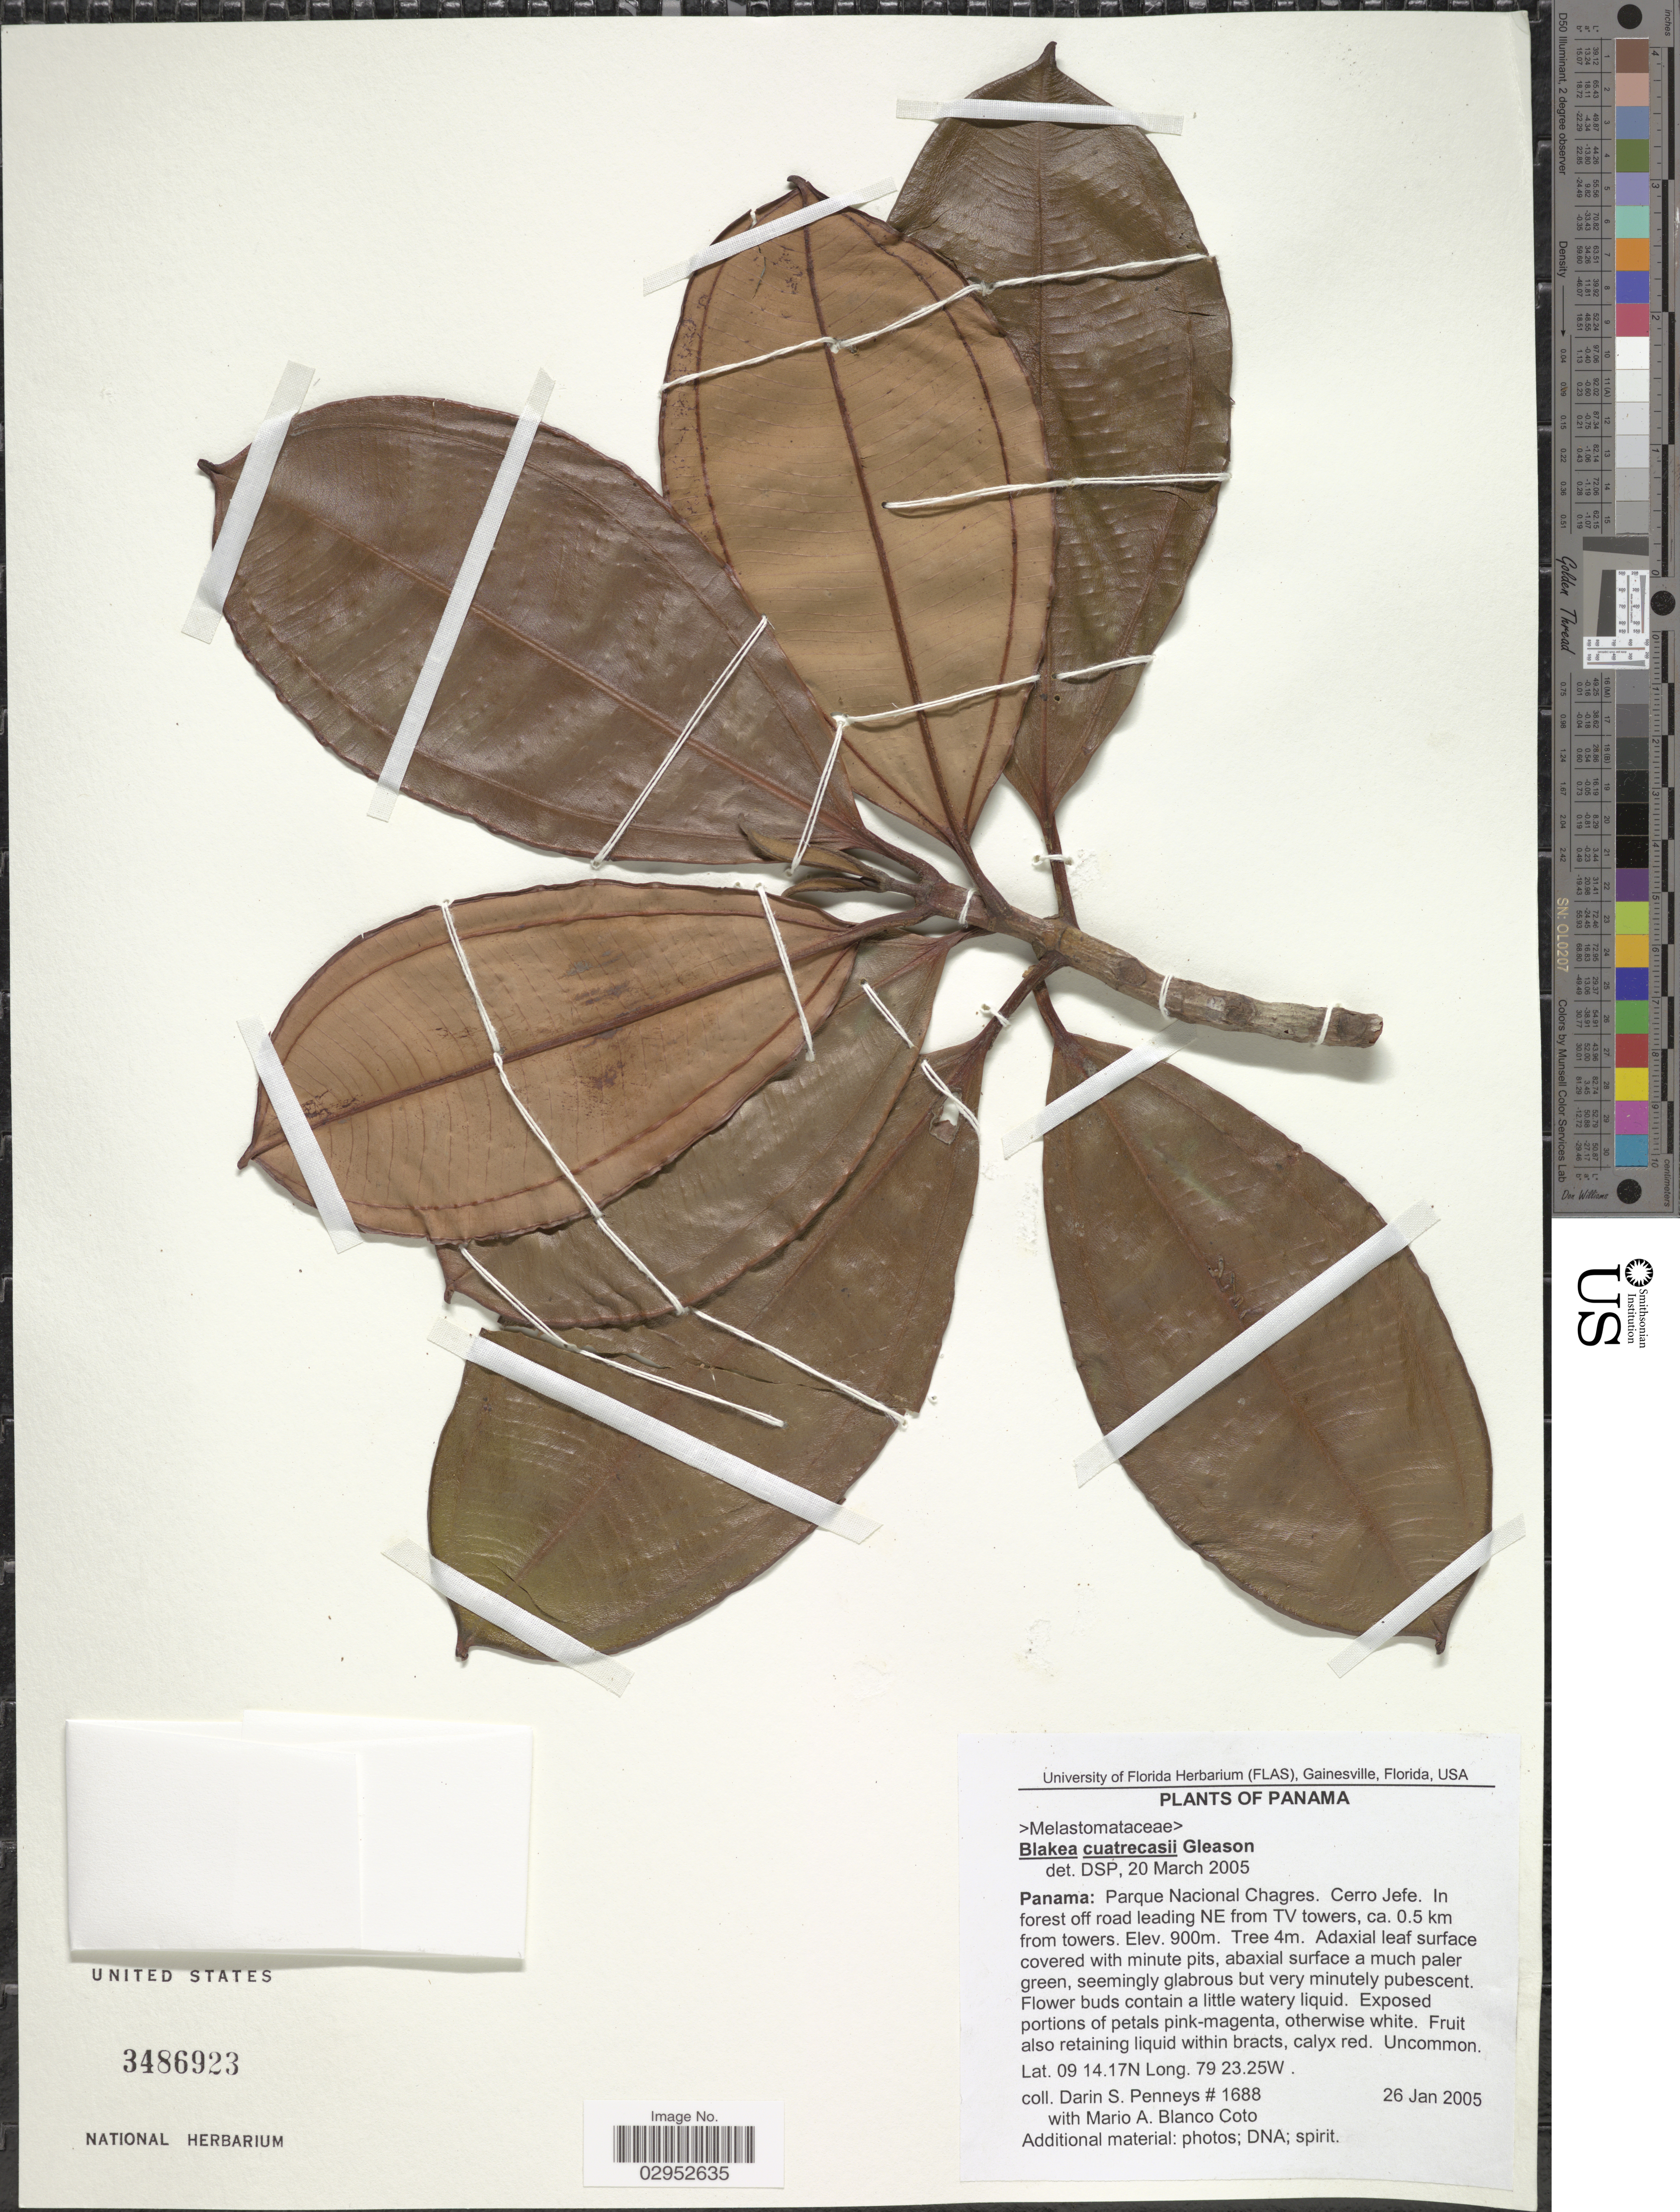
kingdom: Plantae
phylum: Tracheophyta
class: Magnoliopsida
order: Myrtales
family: Melastomataceae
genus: Blakea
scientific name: Blakea cuatrecasii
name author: Gleason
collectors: D. S. Penneys & M. Blanco Coto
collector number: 1688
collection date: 2005-01-26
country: Panama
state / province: Panamá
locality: Parque Nacional Chagres. Cerro Jefe. In forest off road leading NE from TV towers, ca. 0.5 km from towers.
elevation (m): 900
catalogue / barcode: US 3486923